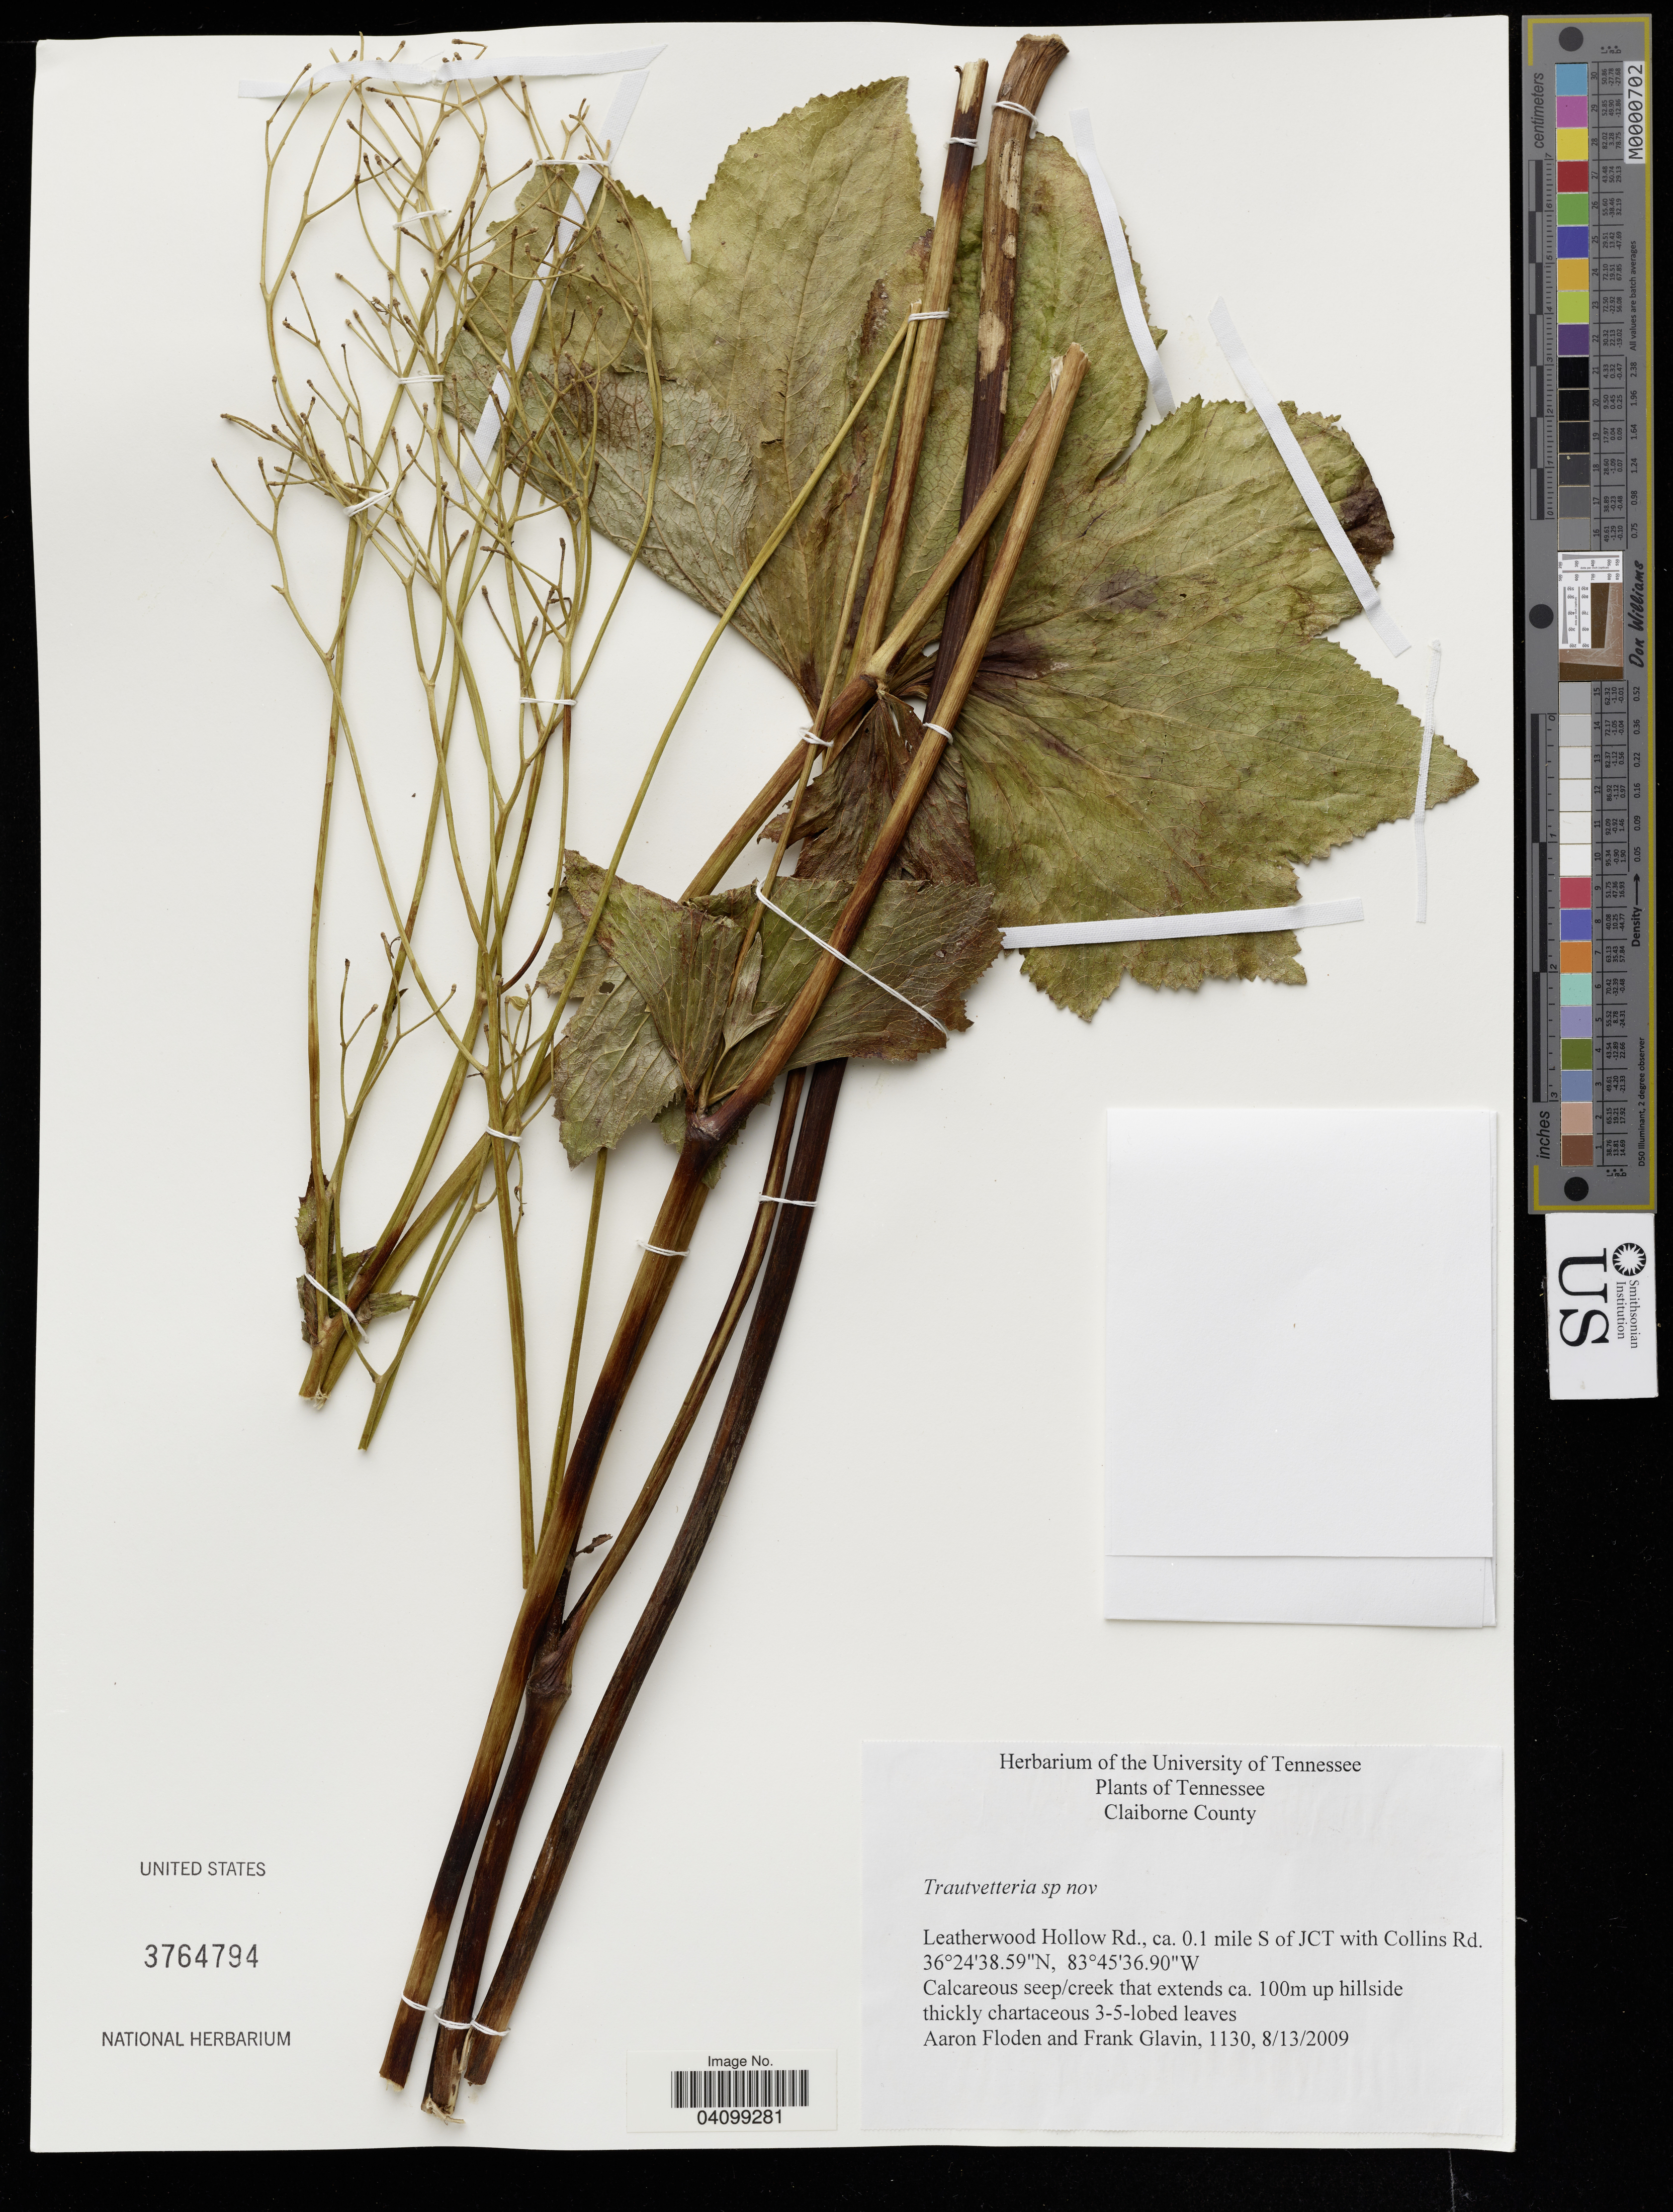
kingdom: Plantae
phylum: Tracheophyta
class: Magnoliopsida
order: Ranunculales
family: Ranunculaceae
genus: Trautvetteria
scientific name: Trautvetteria sp.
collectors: A. Floden & F. Glavin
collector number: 1130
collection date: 2009-08-13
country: United States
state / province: Tennessee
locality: Claiborne County. Leatherwood Hollow Rd., ca. 0.1 mile S of JCT with Collins Rd.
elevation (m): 100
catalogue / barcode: US 3764794